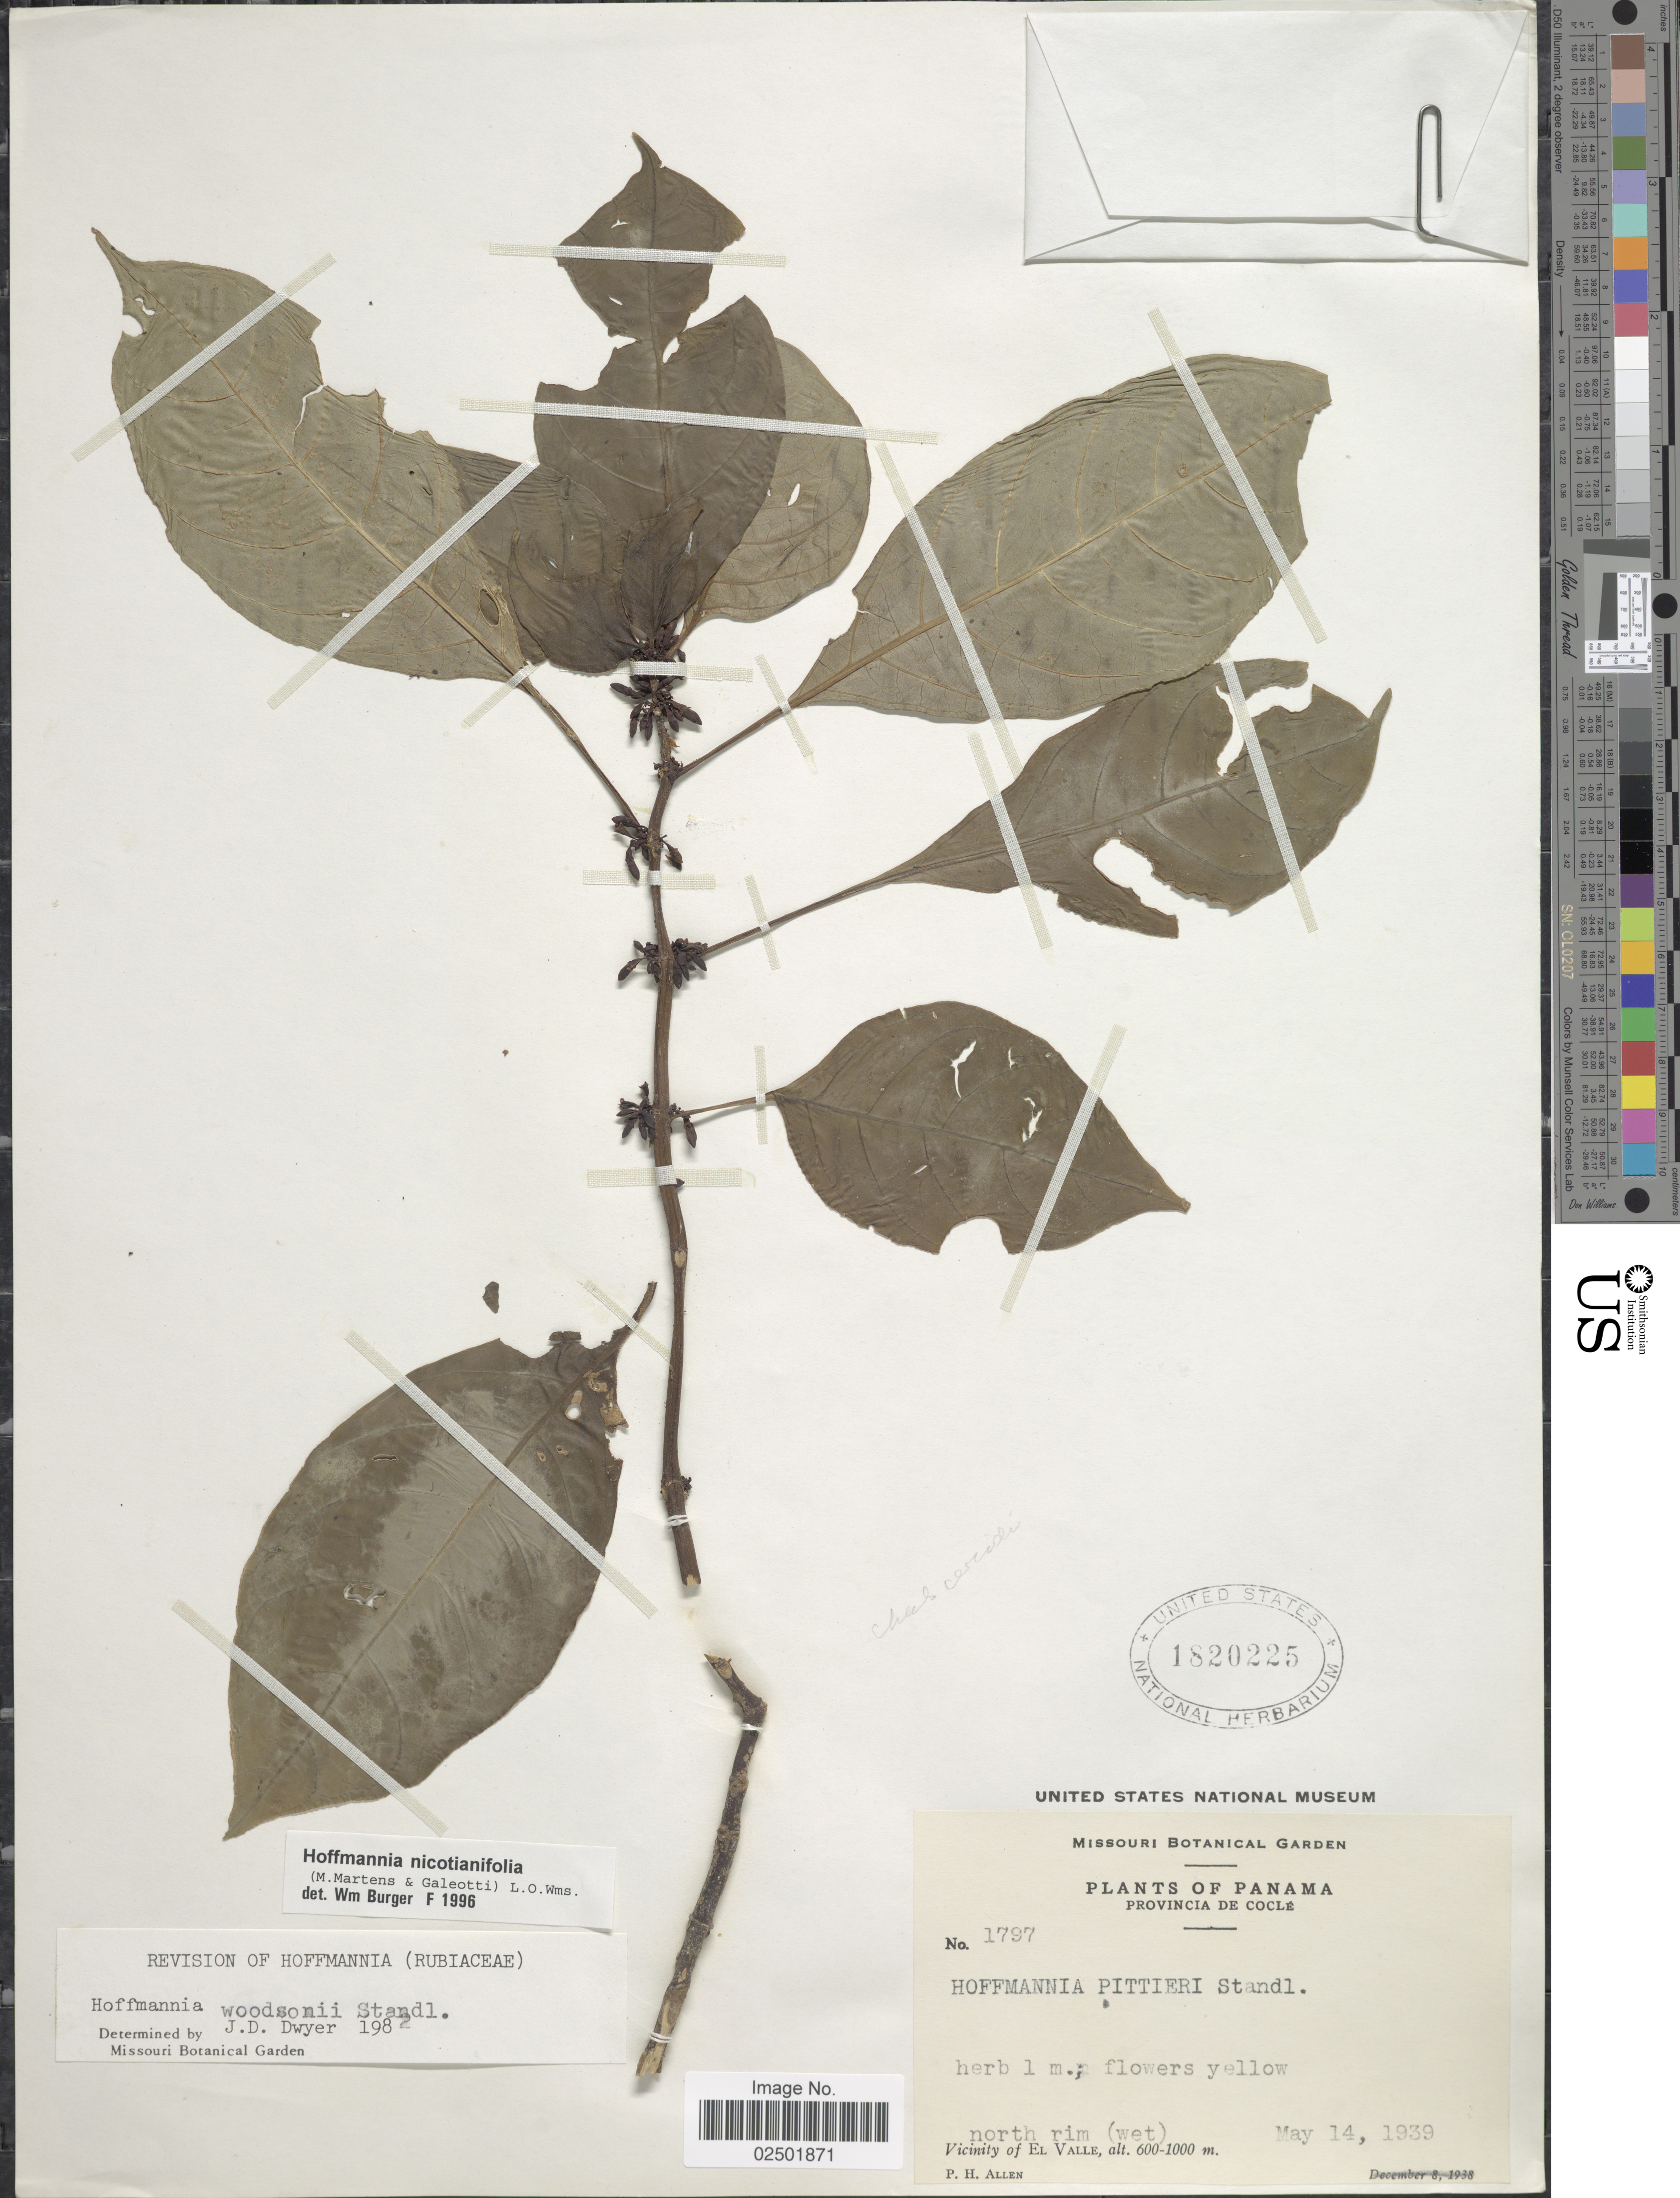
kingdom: Plantae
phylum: Tracheophyta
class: Magnoliopsida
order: Gentianales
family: Rubiaceae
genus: Hoffmannia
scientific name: Hoffmannia nicotianifolia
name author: (M. Martens & Galeoti) L.O. Williams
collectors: P. H. Allen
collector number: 1797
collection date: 1939-05-14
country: Panama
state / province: Coclé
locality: North rim (wet), Vicinity of El Valle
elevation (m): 600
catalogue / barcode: US 1820225